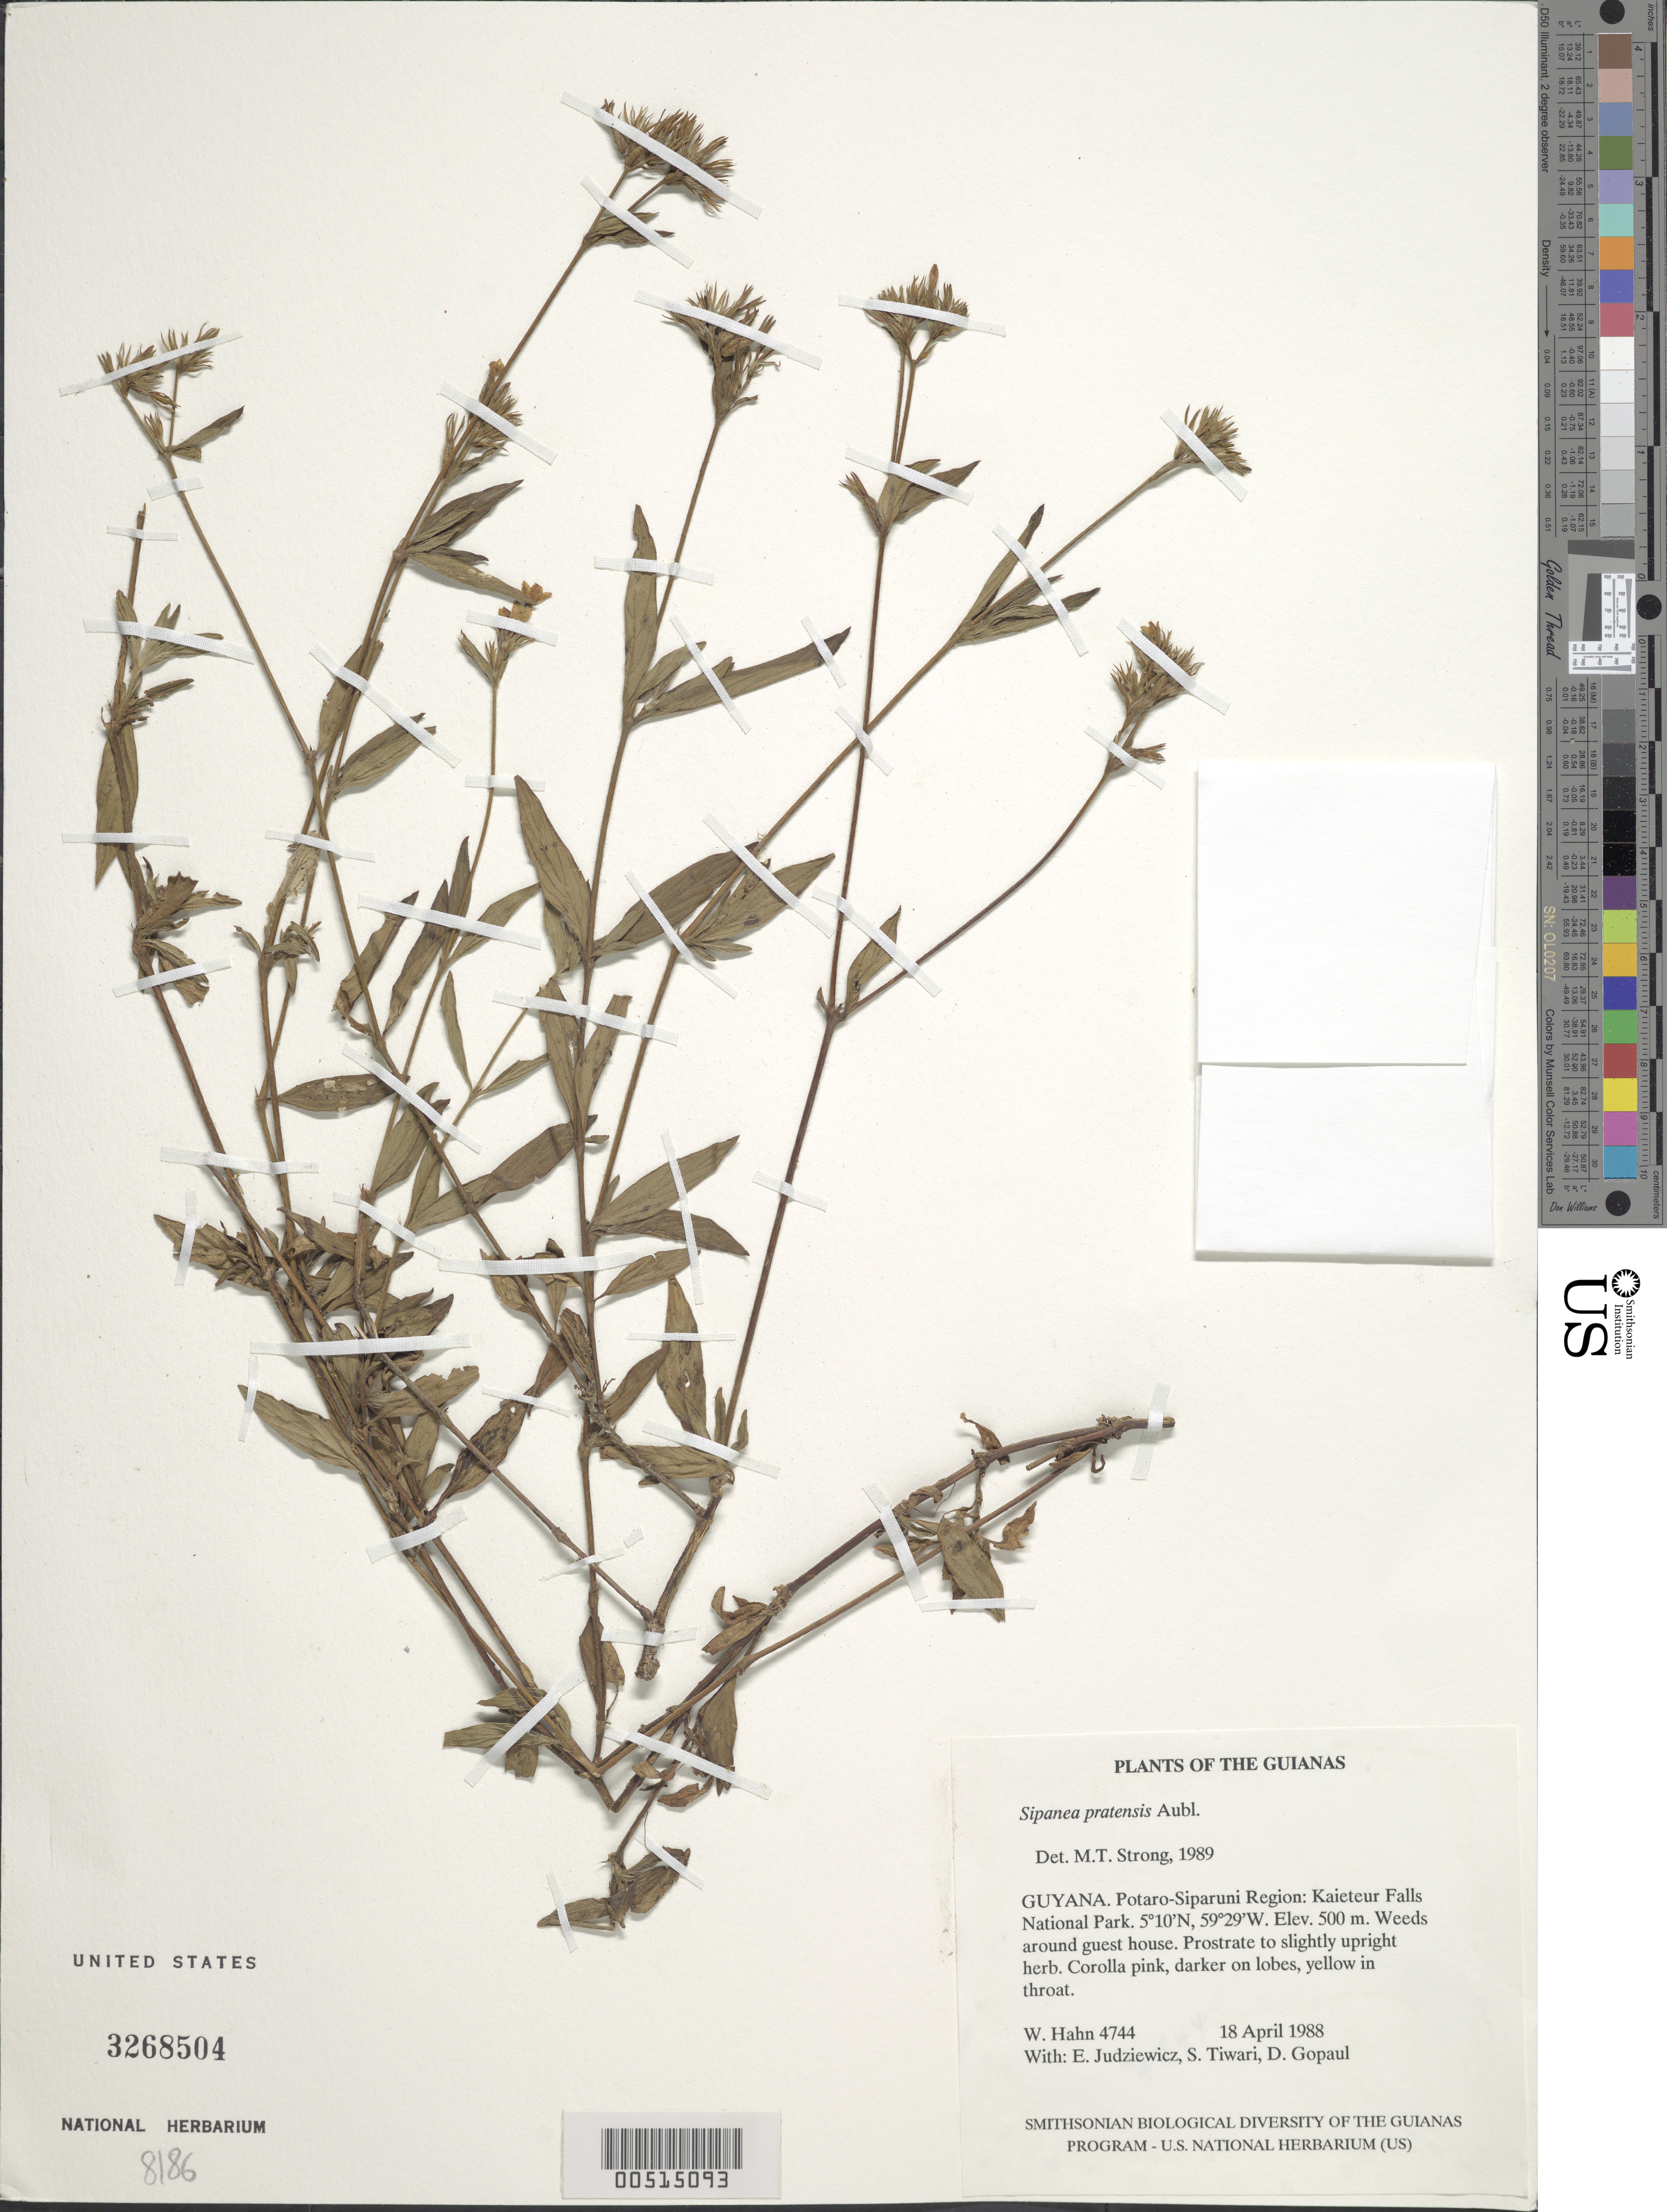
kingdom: Plantae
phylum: Tracheophyta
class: Magnoliopsida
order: Gentianales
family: Rubiaceae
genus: Sipanea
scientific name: Sipanea pratensis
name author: Aubl.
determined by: Strong, M. T., (US), Smithsonian Institution - National Museum of Natural History (UNITED STATES)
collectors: W. Hahn, E. J. Judziewicz, S. Tiwari & D. Gopaul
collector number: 4744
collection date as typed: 18 April 1988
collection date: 1988-04-18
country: Guyana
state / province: Potaro-Siparuni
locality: Kaieteur Falls National Park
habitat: Weeds around guest house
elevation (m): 500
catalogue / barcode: US 3268504